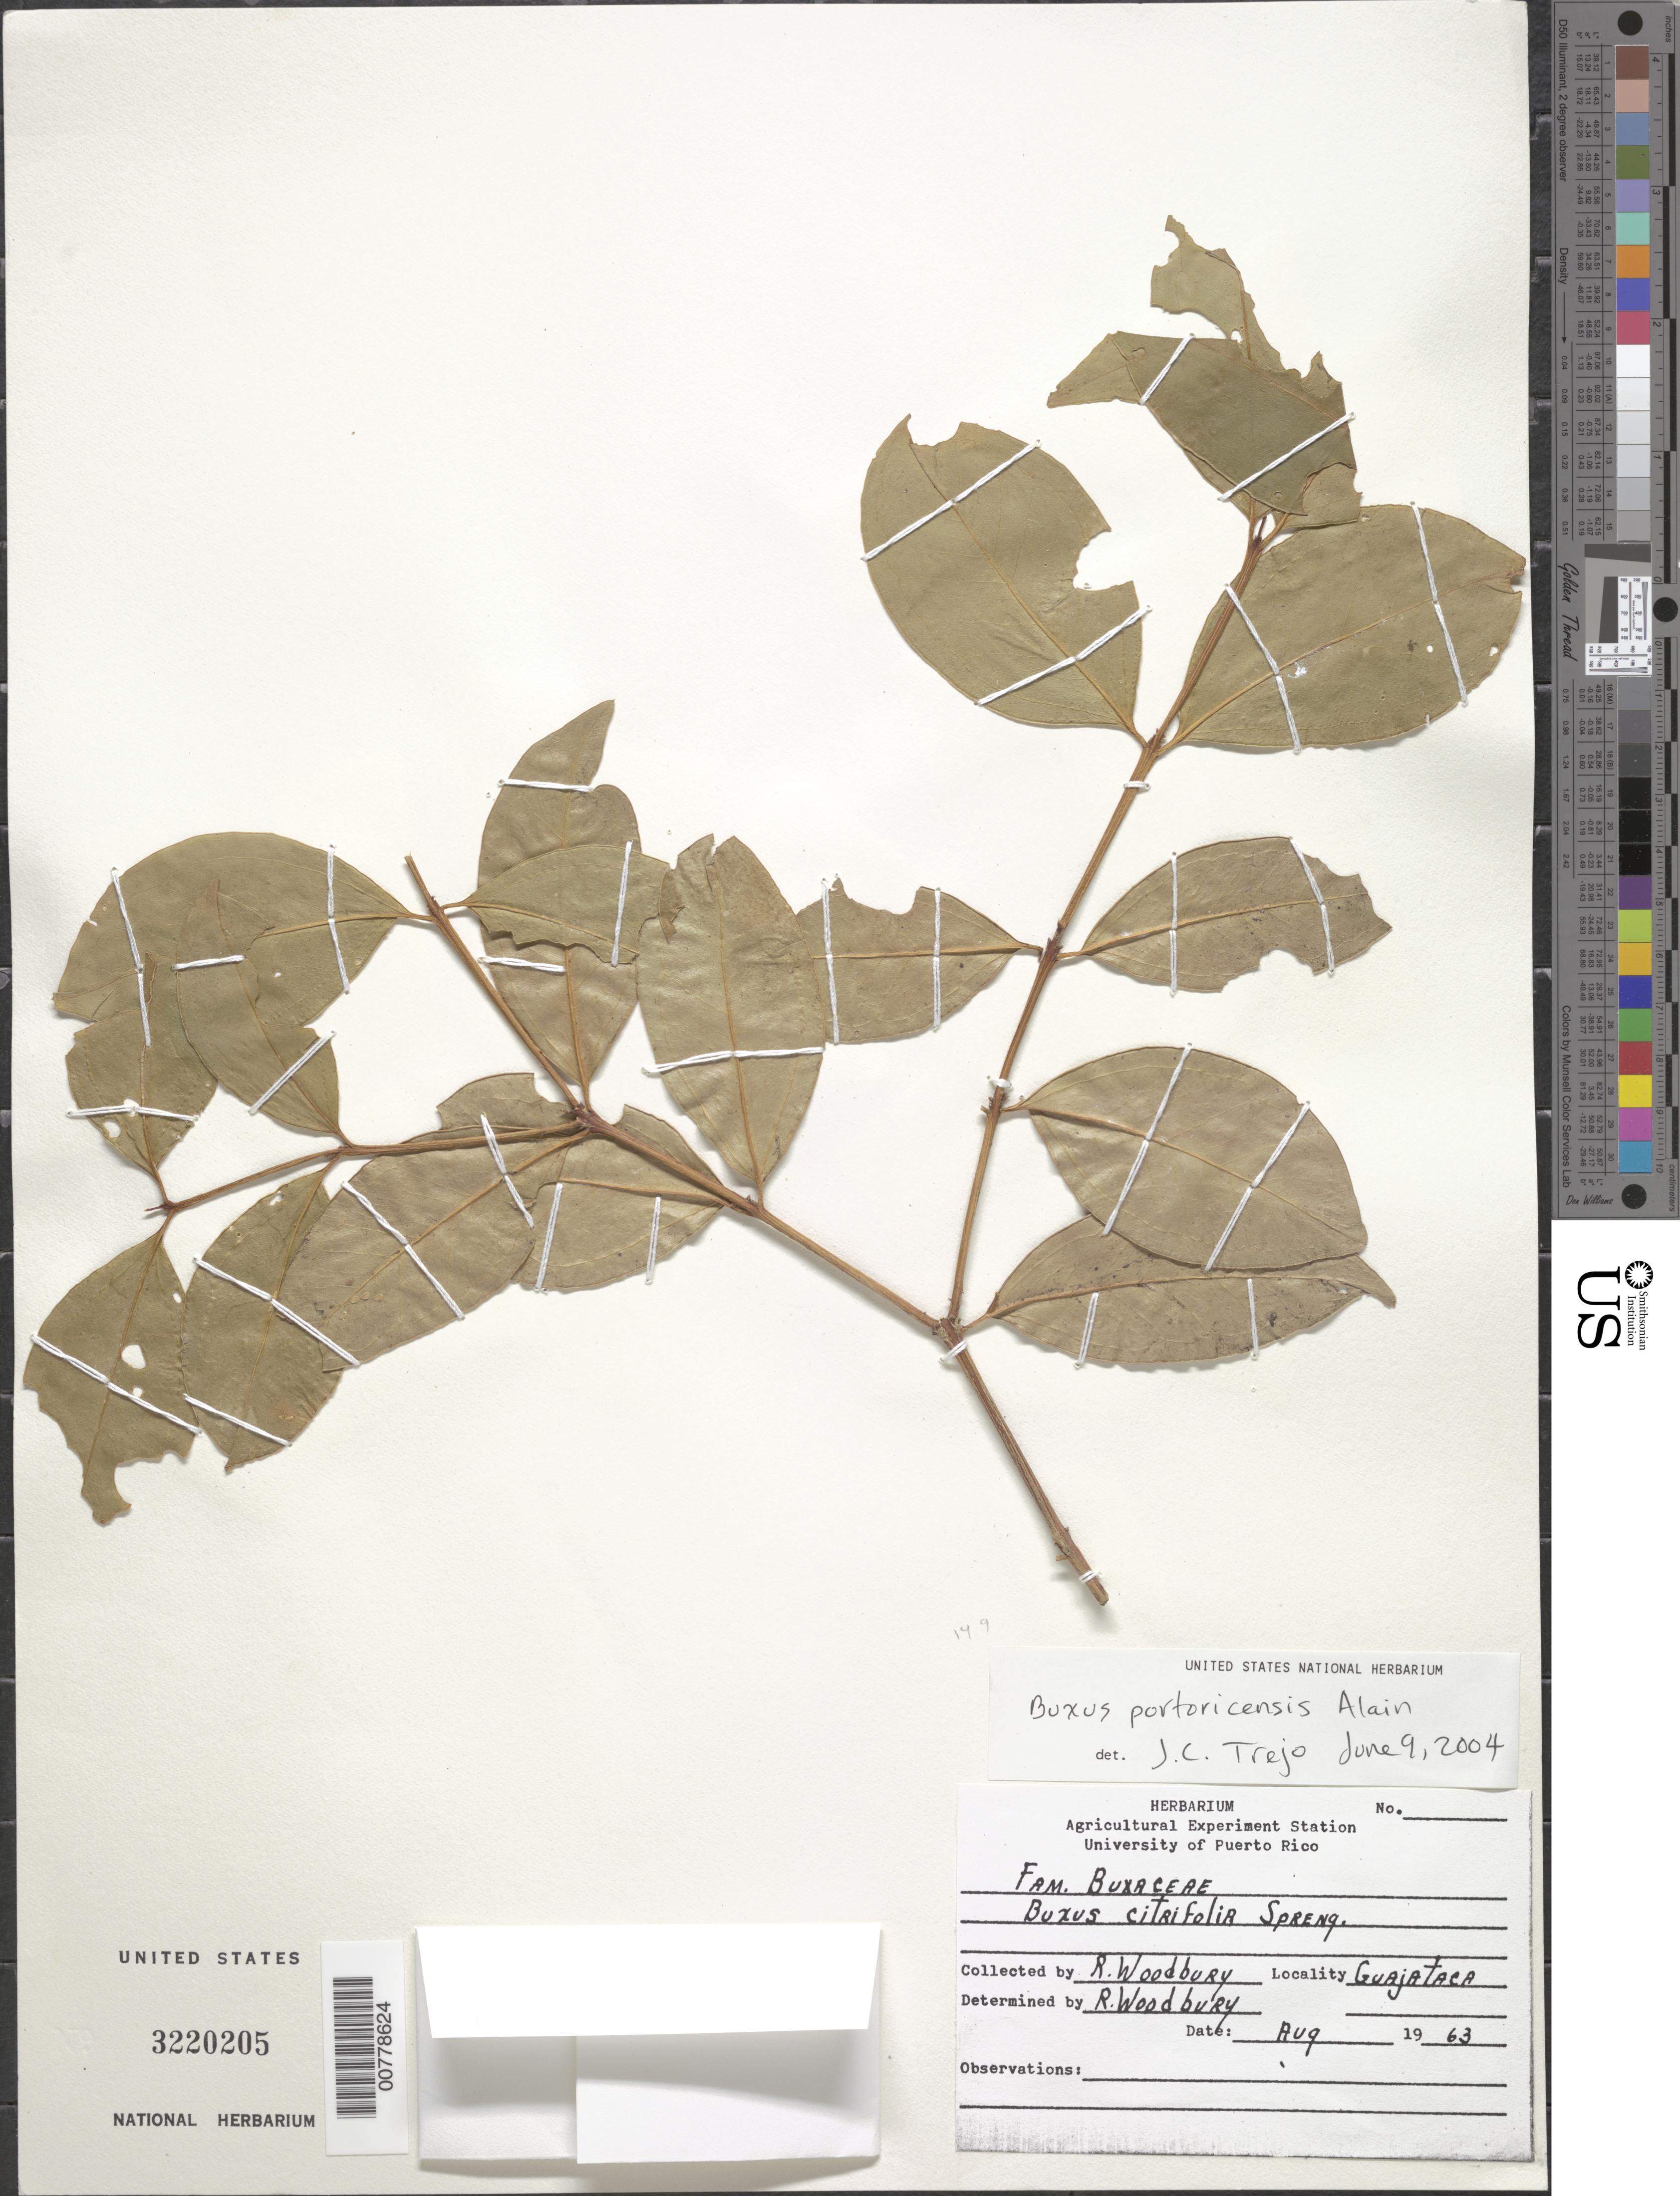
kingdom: Plantae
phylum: Tracheophyta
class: Magnoliopsida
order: Buxales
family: Buxaceae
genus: Buxus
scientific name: Buxus portoricensis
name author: Alain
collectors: R. O. Woodbury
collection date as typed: Aug 1963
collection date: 1963-08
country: Puerto Rico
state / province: Quebradillas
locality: Guajataca.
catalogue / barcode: US 3220205